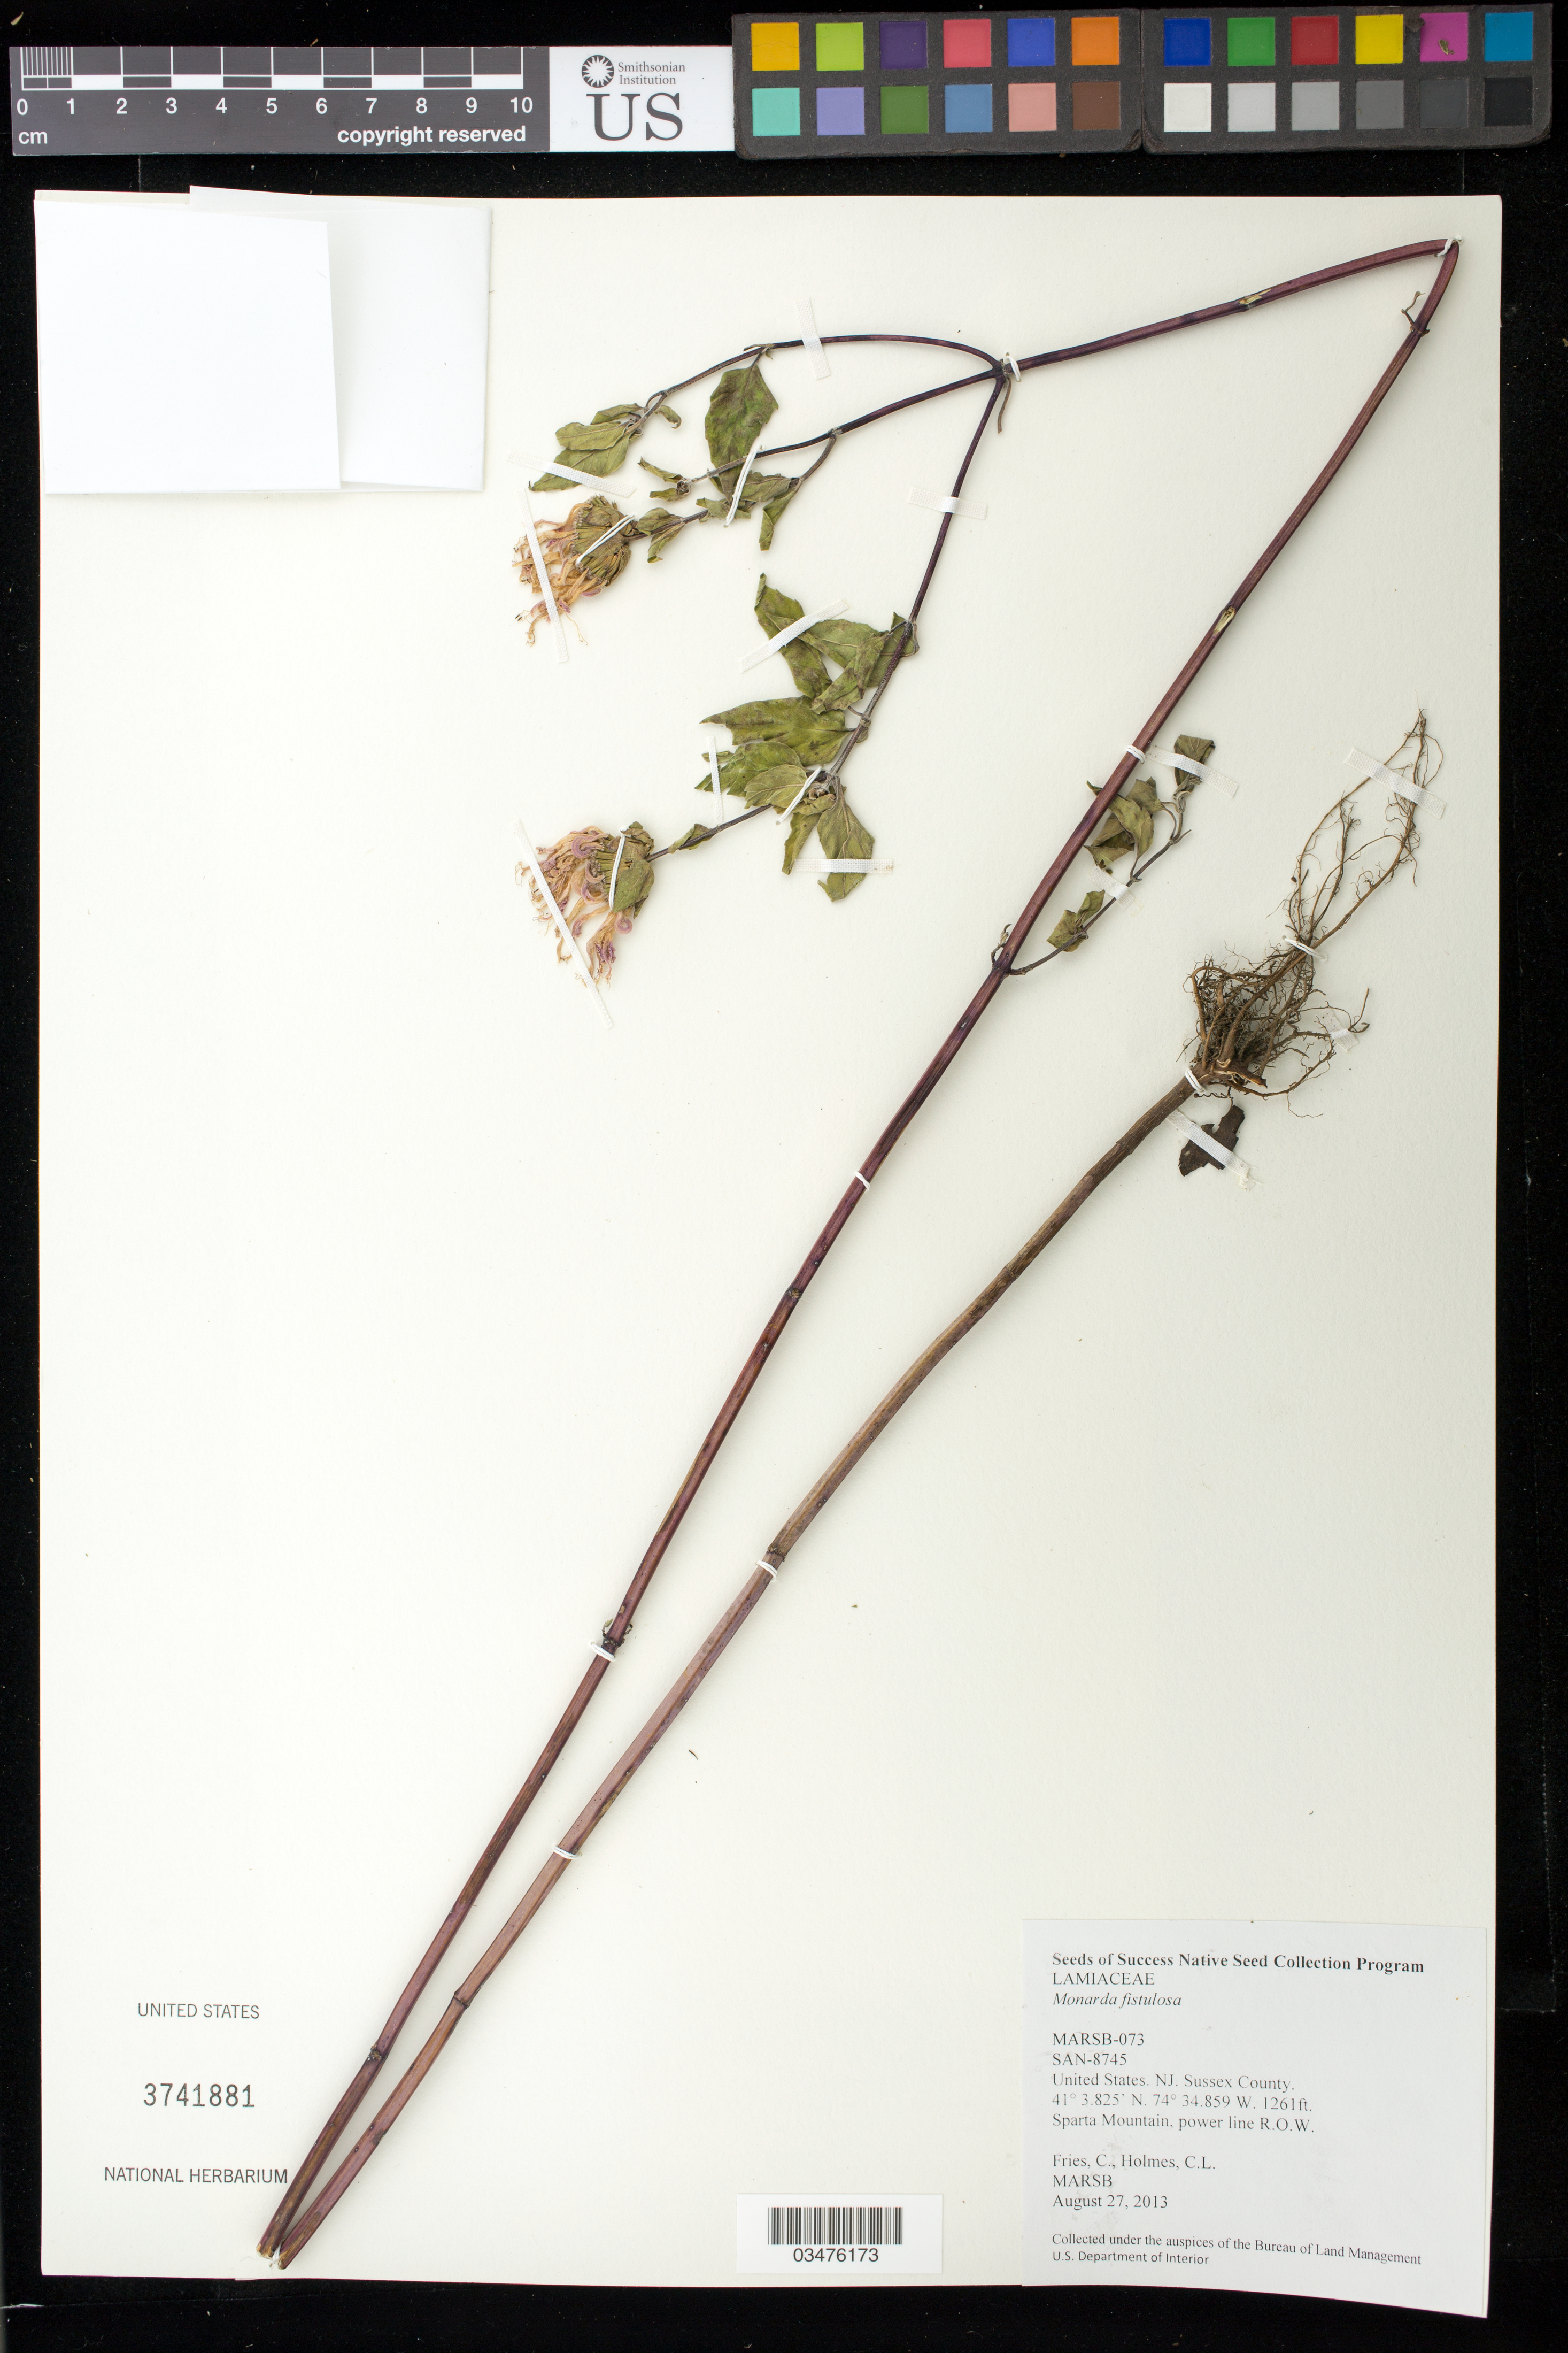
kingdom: Plantae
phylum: Tracheophyta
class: Magnoliopsida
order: Lamiales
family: Lamiaceae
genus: Monarda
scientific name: Monarda fistulosa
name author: L.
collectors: C. Fries & C. Holmes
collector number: MARSB-073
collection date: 2013-08-27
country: United States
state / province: New Jersey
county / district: Sussex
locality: Sparta Mountain, power line R.O.W.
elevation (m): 384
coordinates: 41 3.825 N, 74 34.859 W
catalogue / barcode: US 3741881